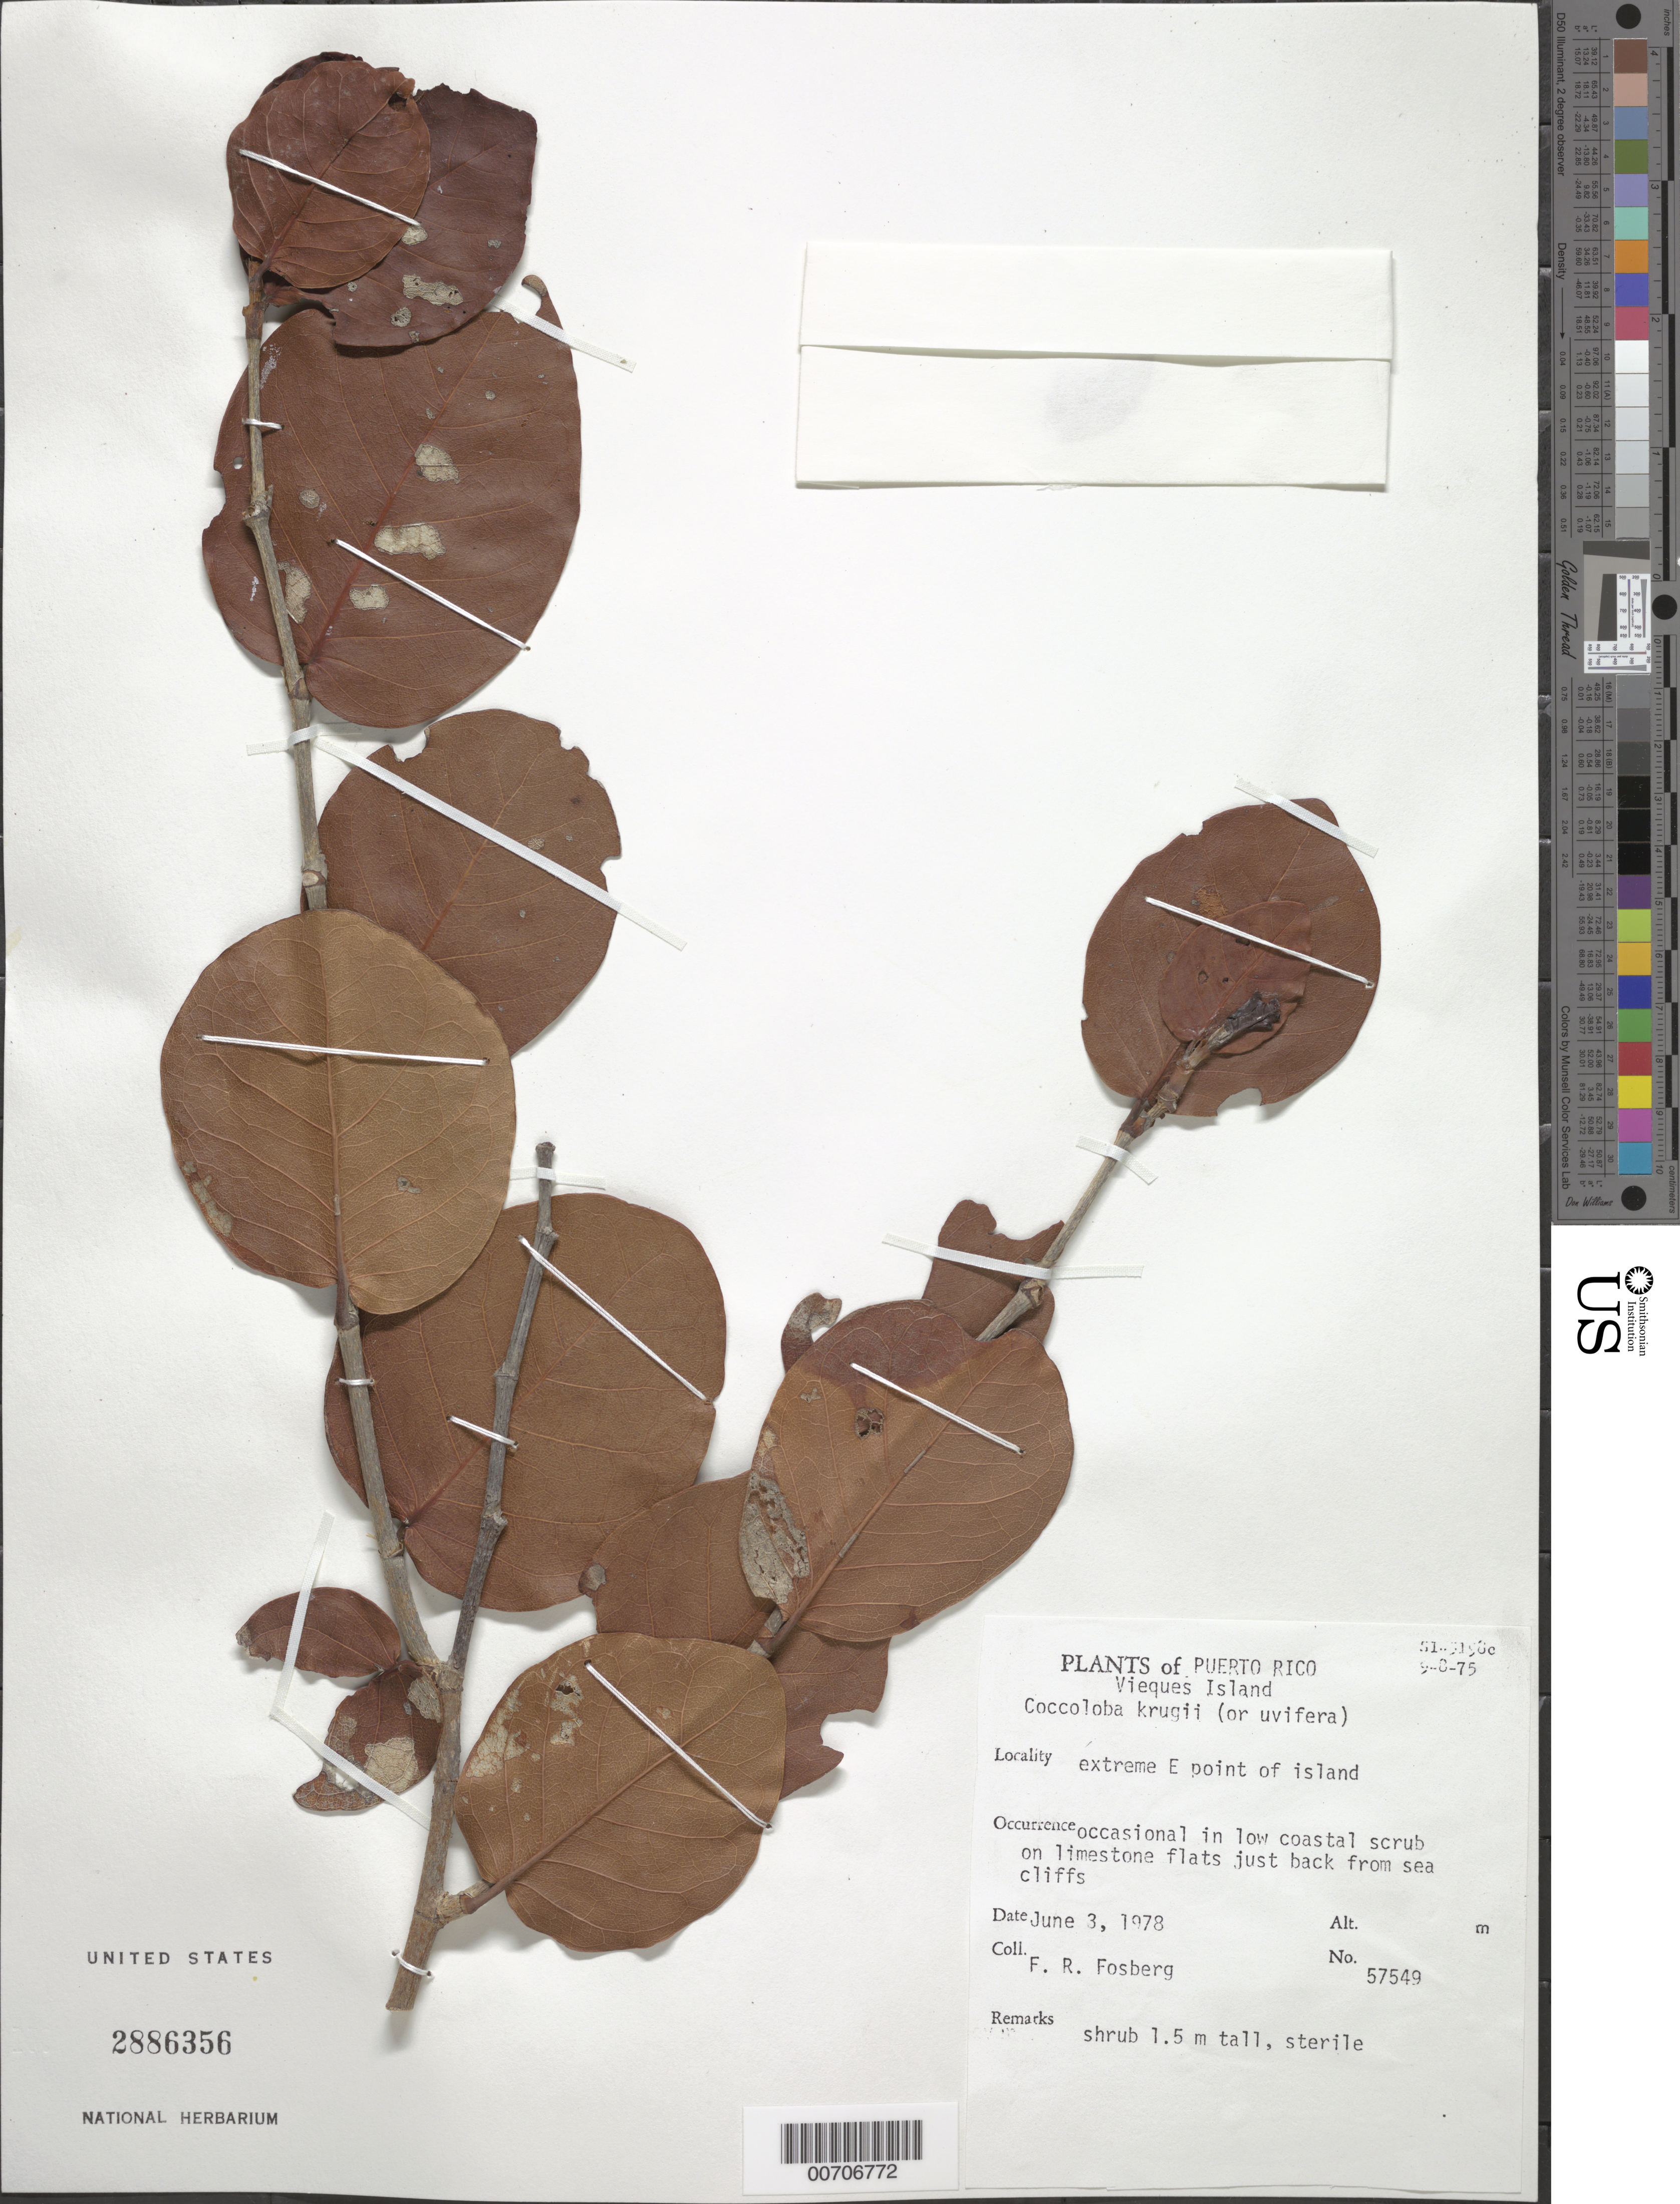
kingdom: Plantae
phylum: Tracheophyta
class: Magnoliopsida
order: Caryophyllales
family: Polygonaceae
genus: Coccoloba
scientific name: Coccoloba krugii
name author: Lindau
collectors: F. R. Fosberg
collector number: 57549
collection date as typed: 03 Jun 1978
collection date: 1978-06-03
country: Puerto Rico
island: Vieques Island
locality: Extreme E point of I.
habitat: In low coastal scrub on limestone flats back from sea cliffs.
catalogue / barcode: US 2886356